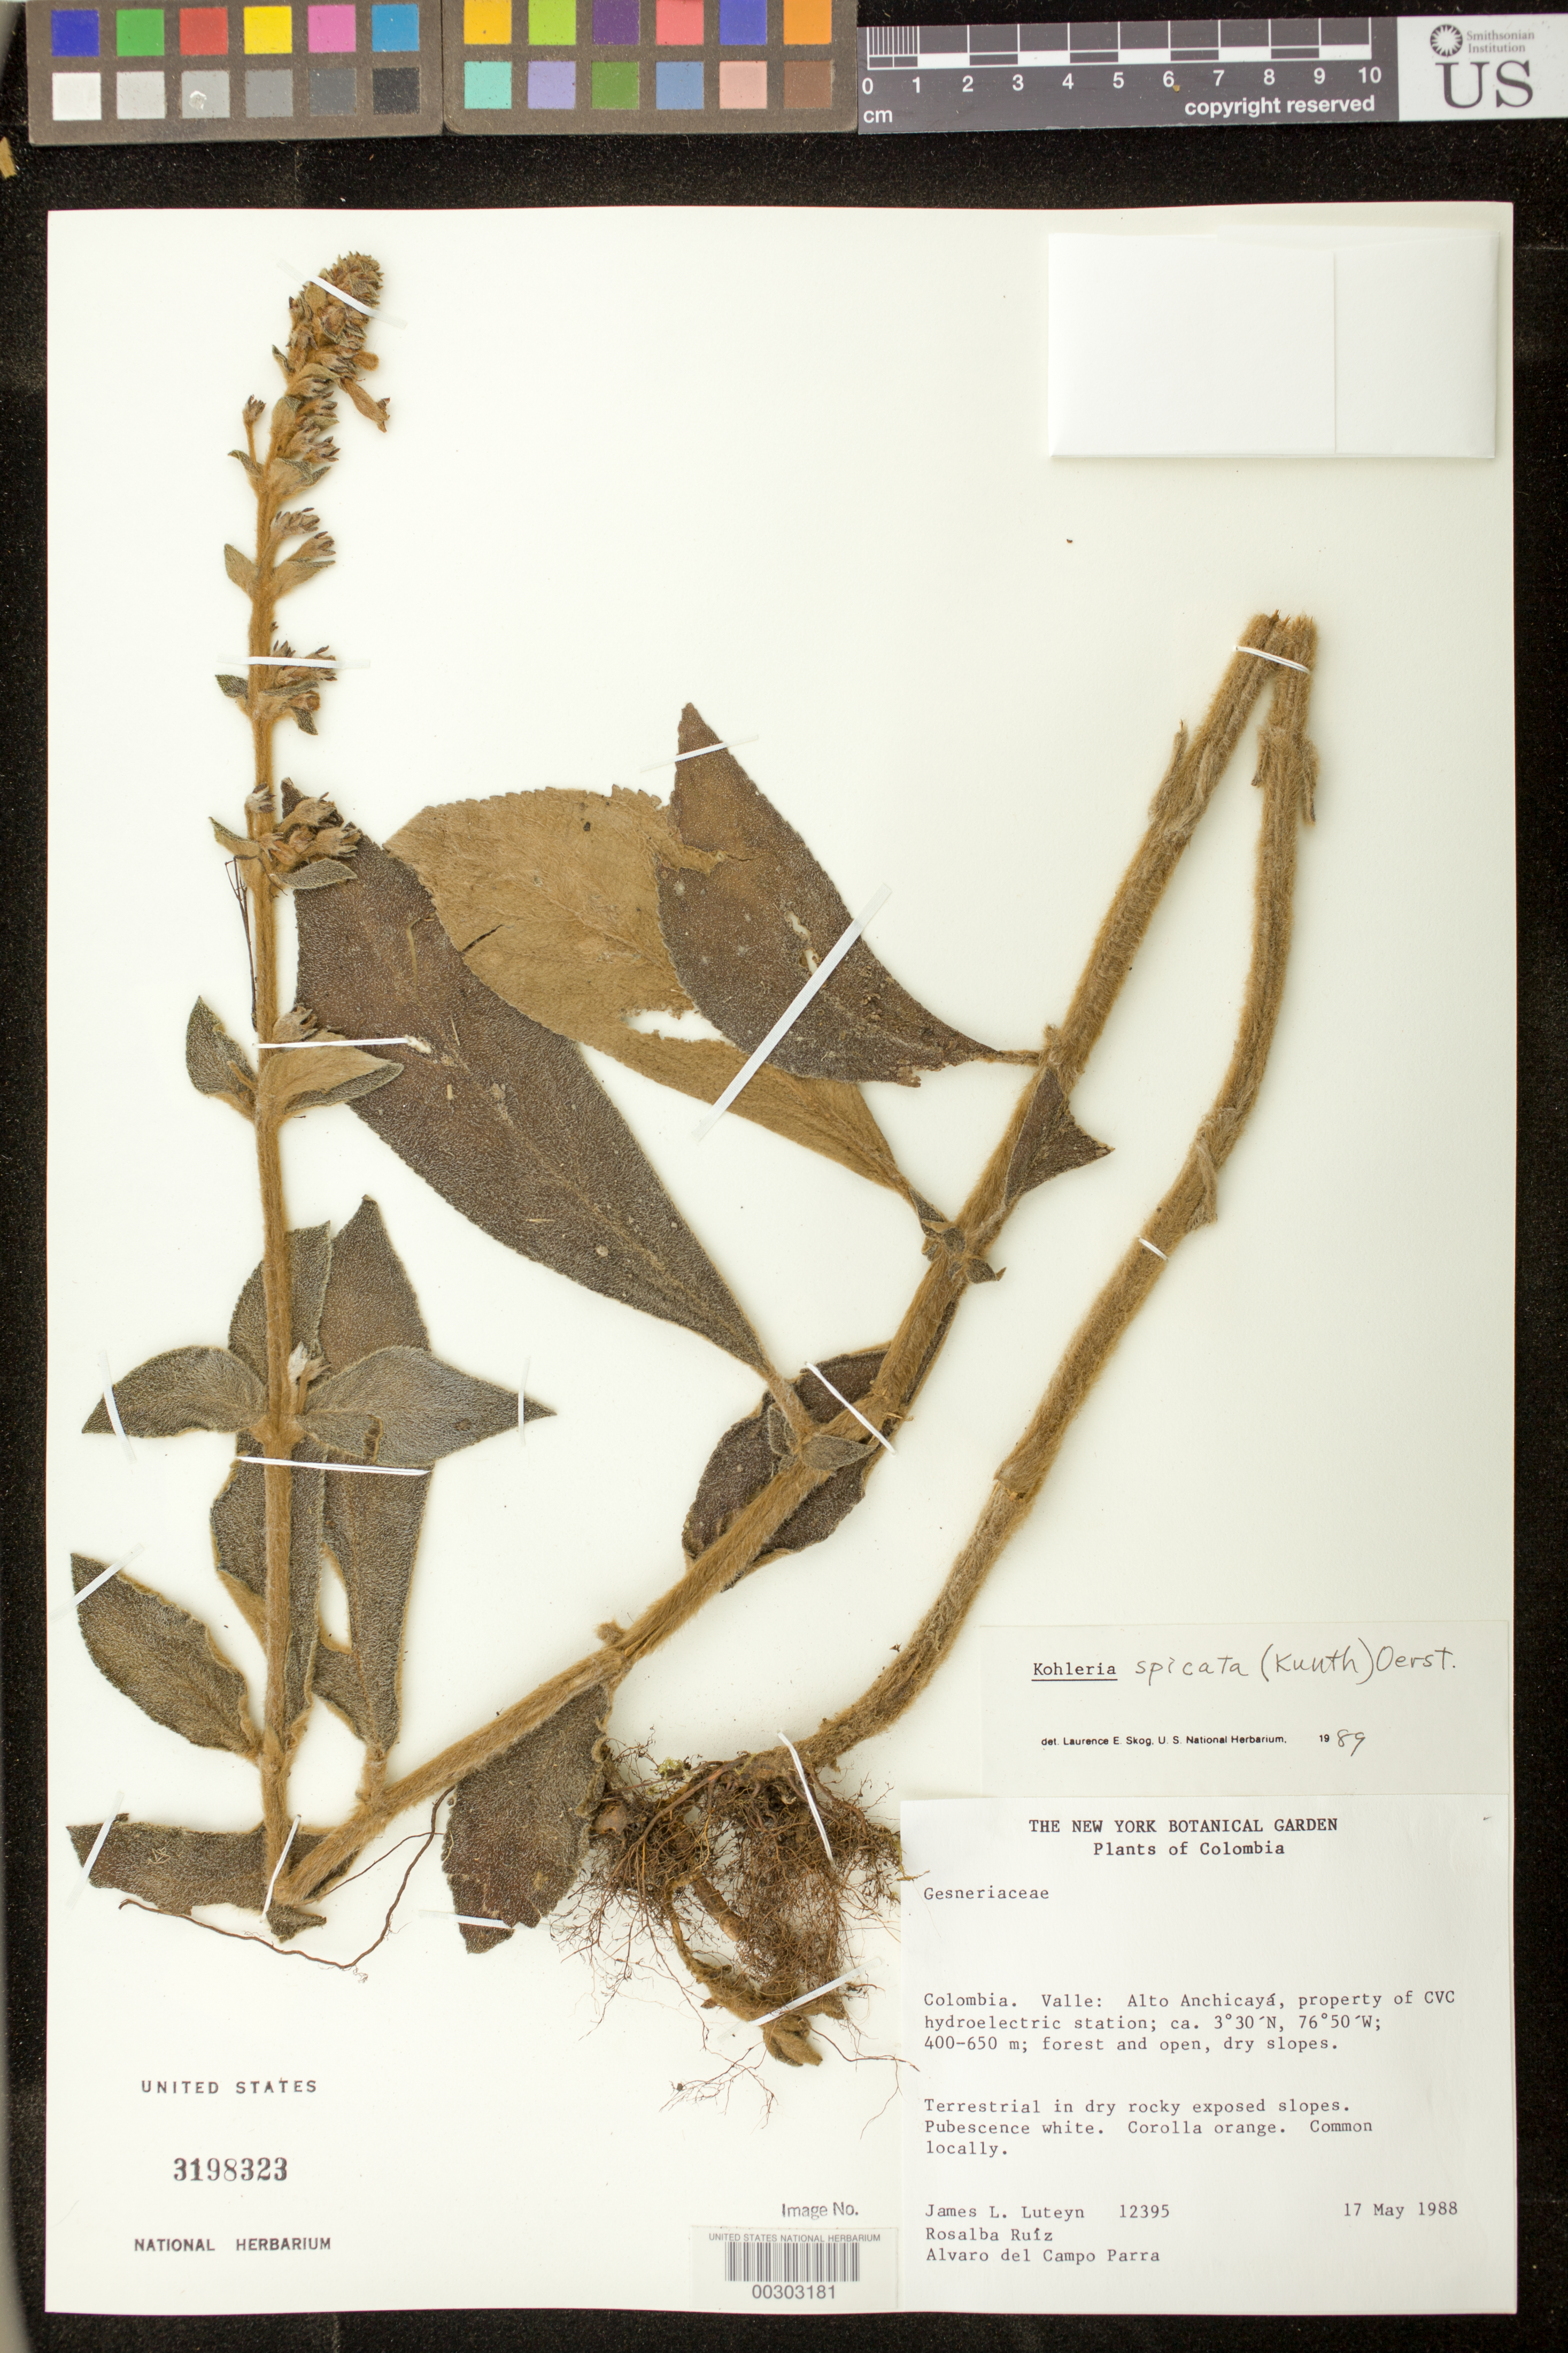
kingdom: Plantae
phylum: Tracheophyta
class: Magnoliopsida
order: Lamiales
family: Gesneriaceae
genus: Kohleria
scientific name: Kohleria spicata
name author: (Kunth) Oerst.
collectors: J. L. Luteyn, R. Ruiz & A. Campo-Parra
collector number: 12395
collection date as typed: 17 May 1988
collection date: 1988-05-17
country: Colombia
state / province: Valle del Cauca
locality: Alto Anchicaya, property of CVC Hydroelectric Station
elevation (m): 400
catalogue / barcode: US 3198323